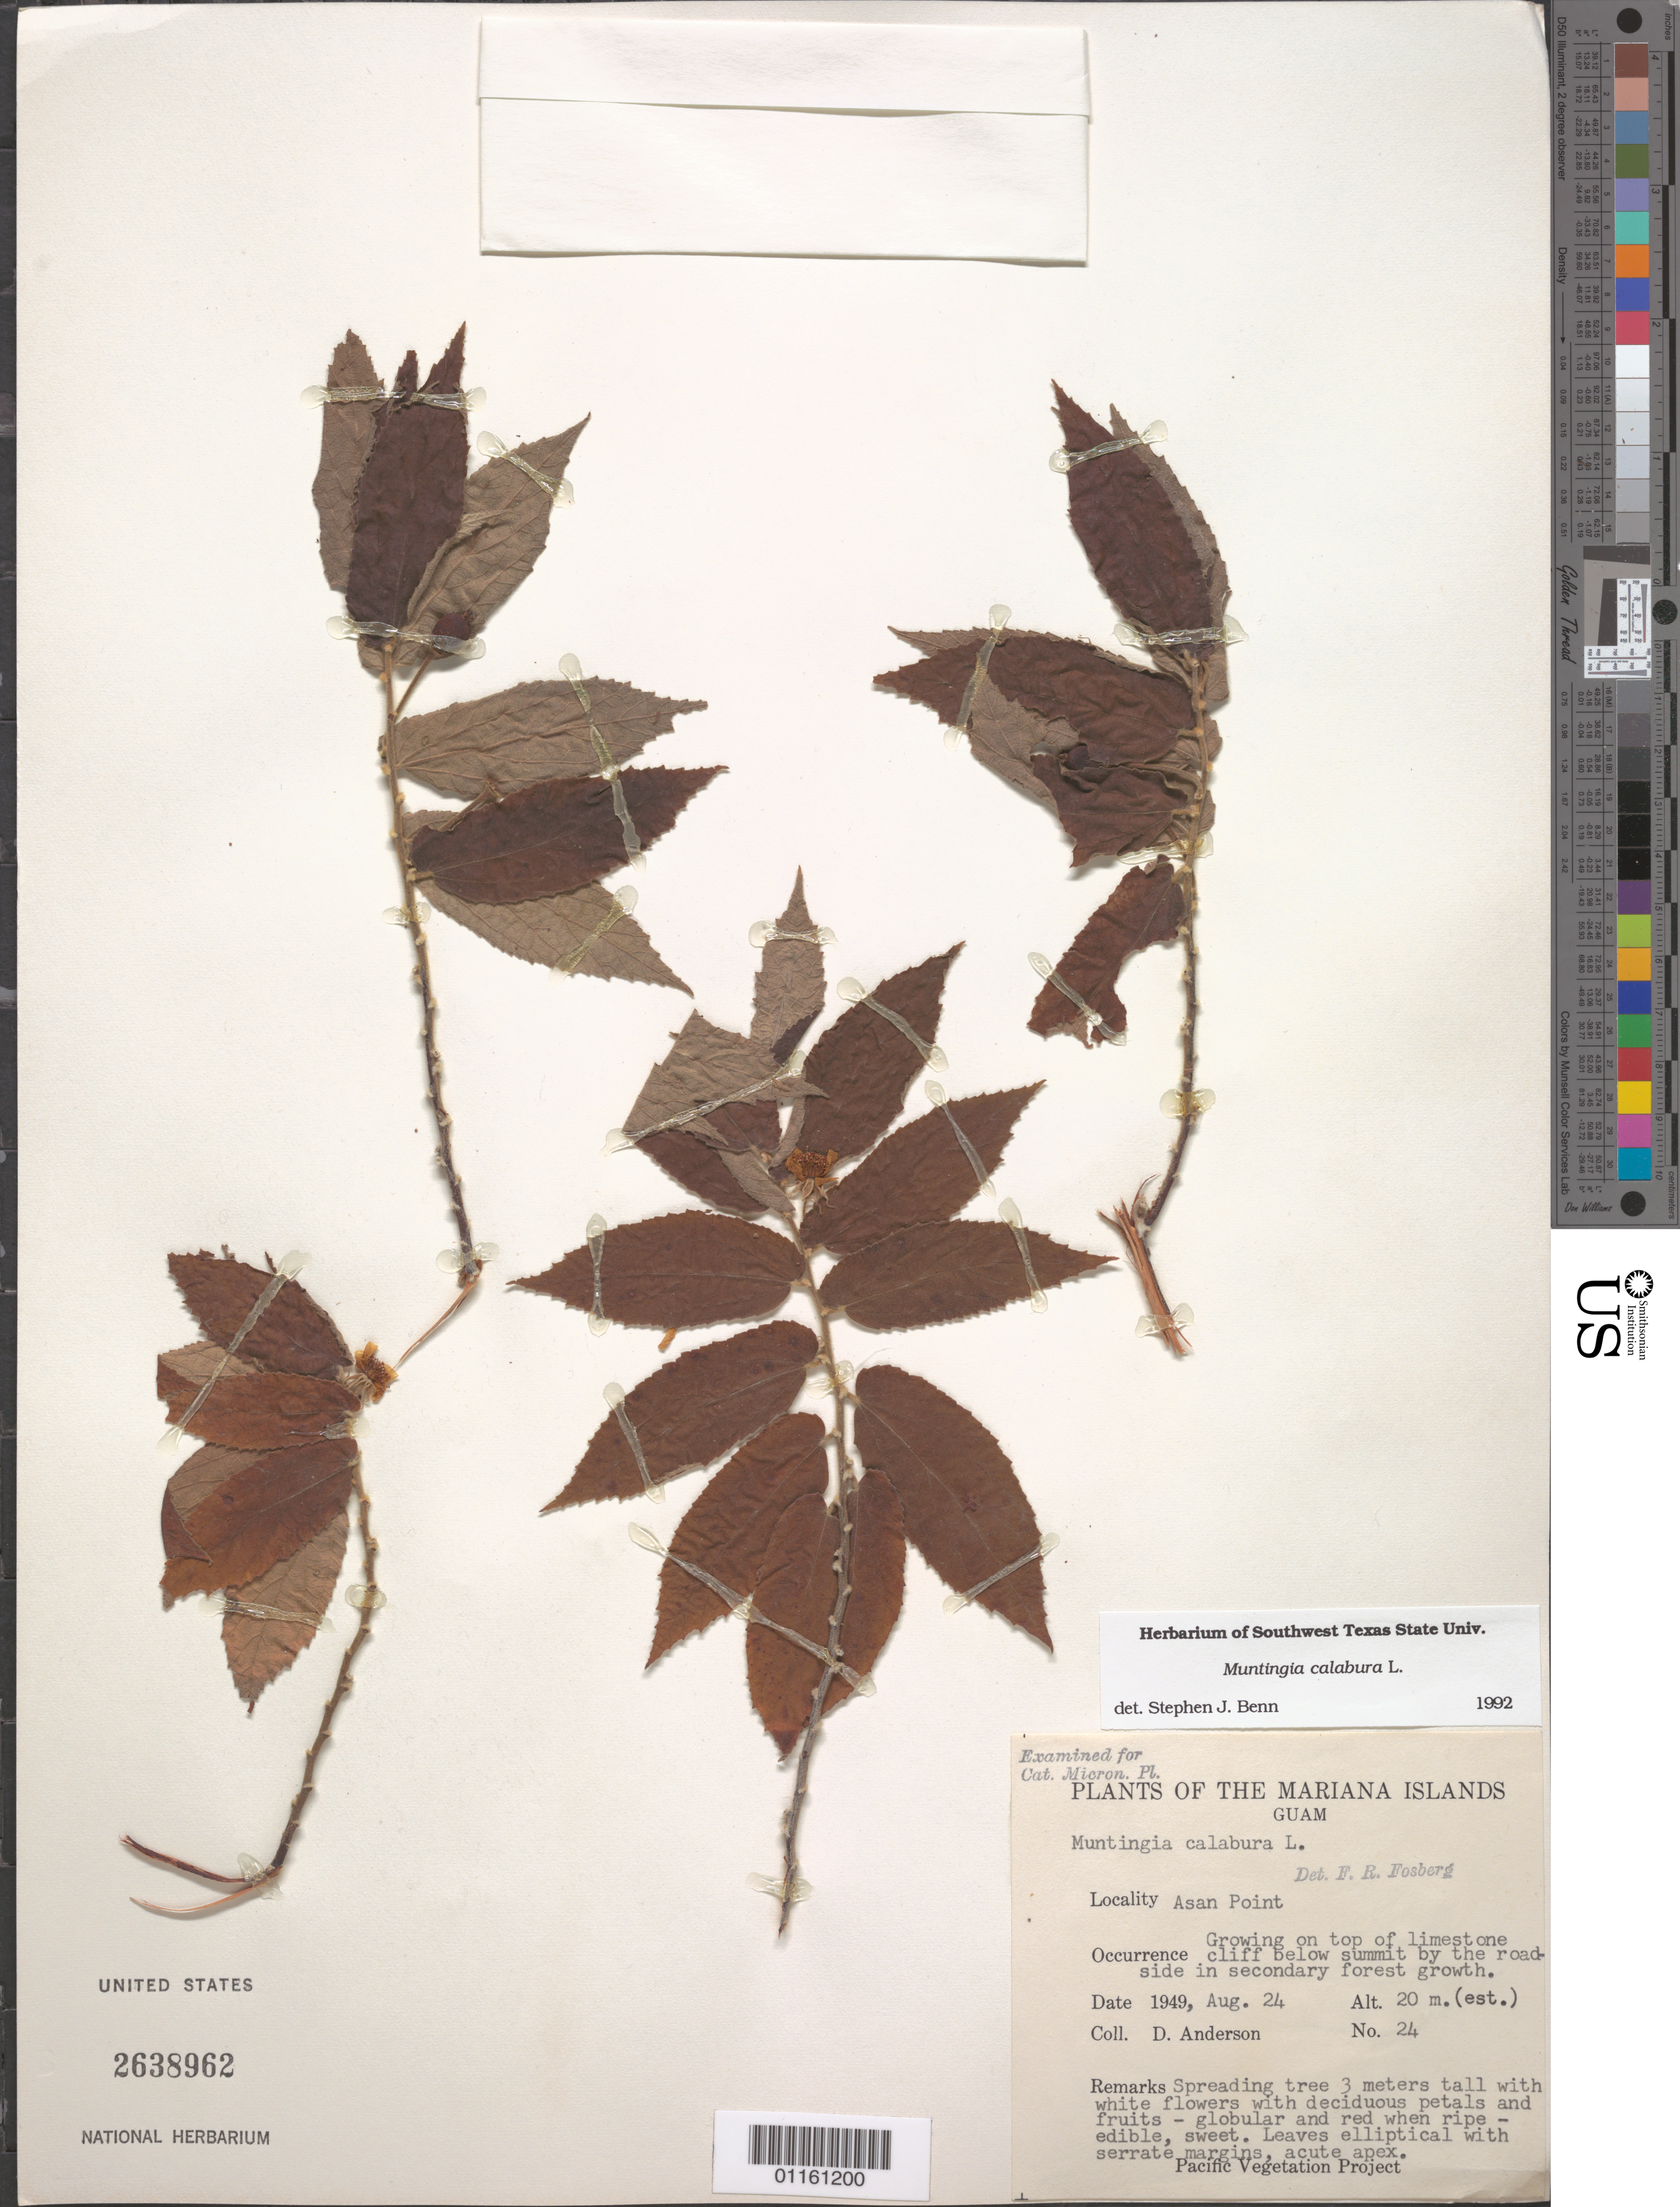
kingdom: Plantae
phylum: Tracheophyta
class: Magnoliopsida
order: Malvales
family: Muntingiaceae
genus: Muntingia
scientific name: Muntingia calabura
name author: L.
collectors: D. Anderson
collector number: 24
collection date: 1949-08-24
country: Guam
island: Mariana Islands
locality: Asan Point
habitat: Growing on top of limestone cliff below summit by the roadside in secondary forest growth.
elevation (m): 20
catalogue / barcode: US 2638962